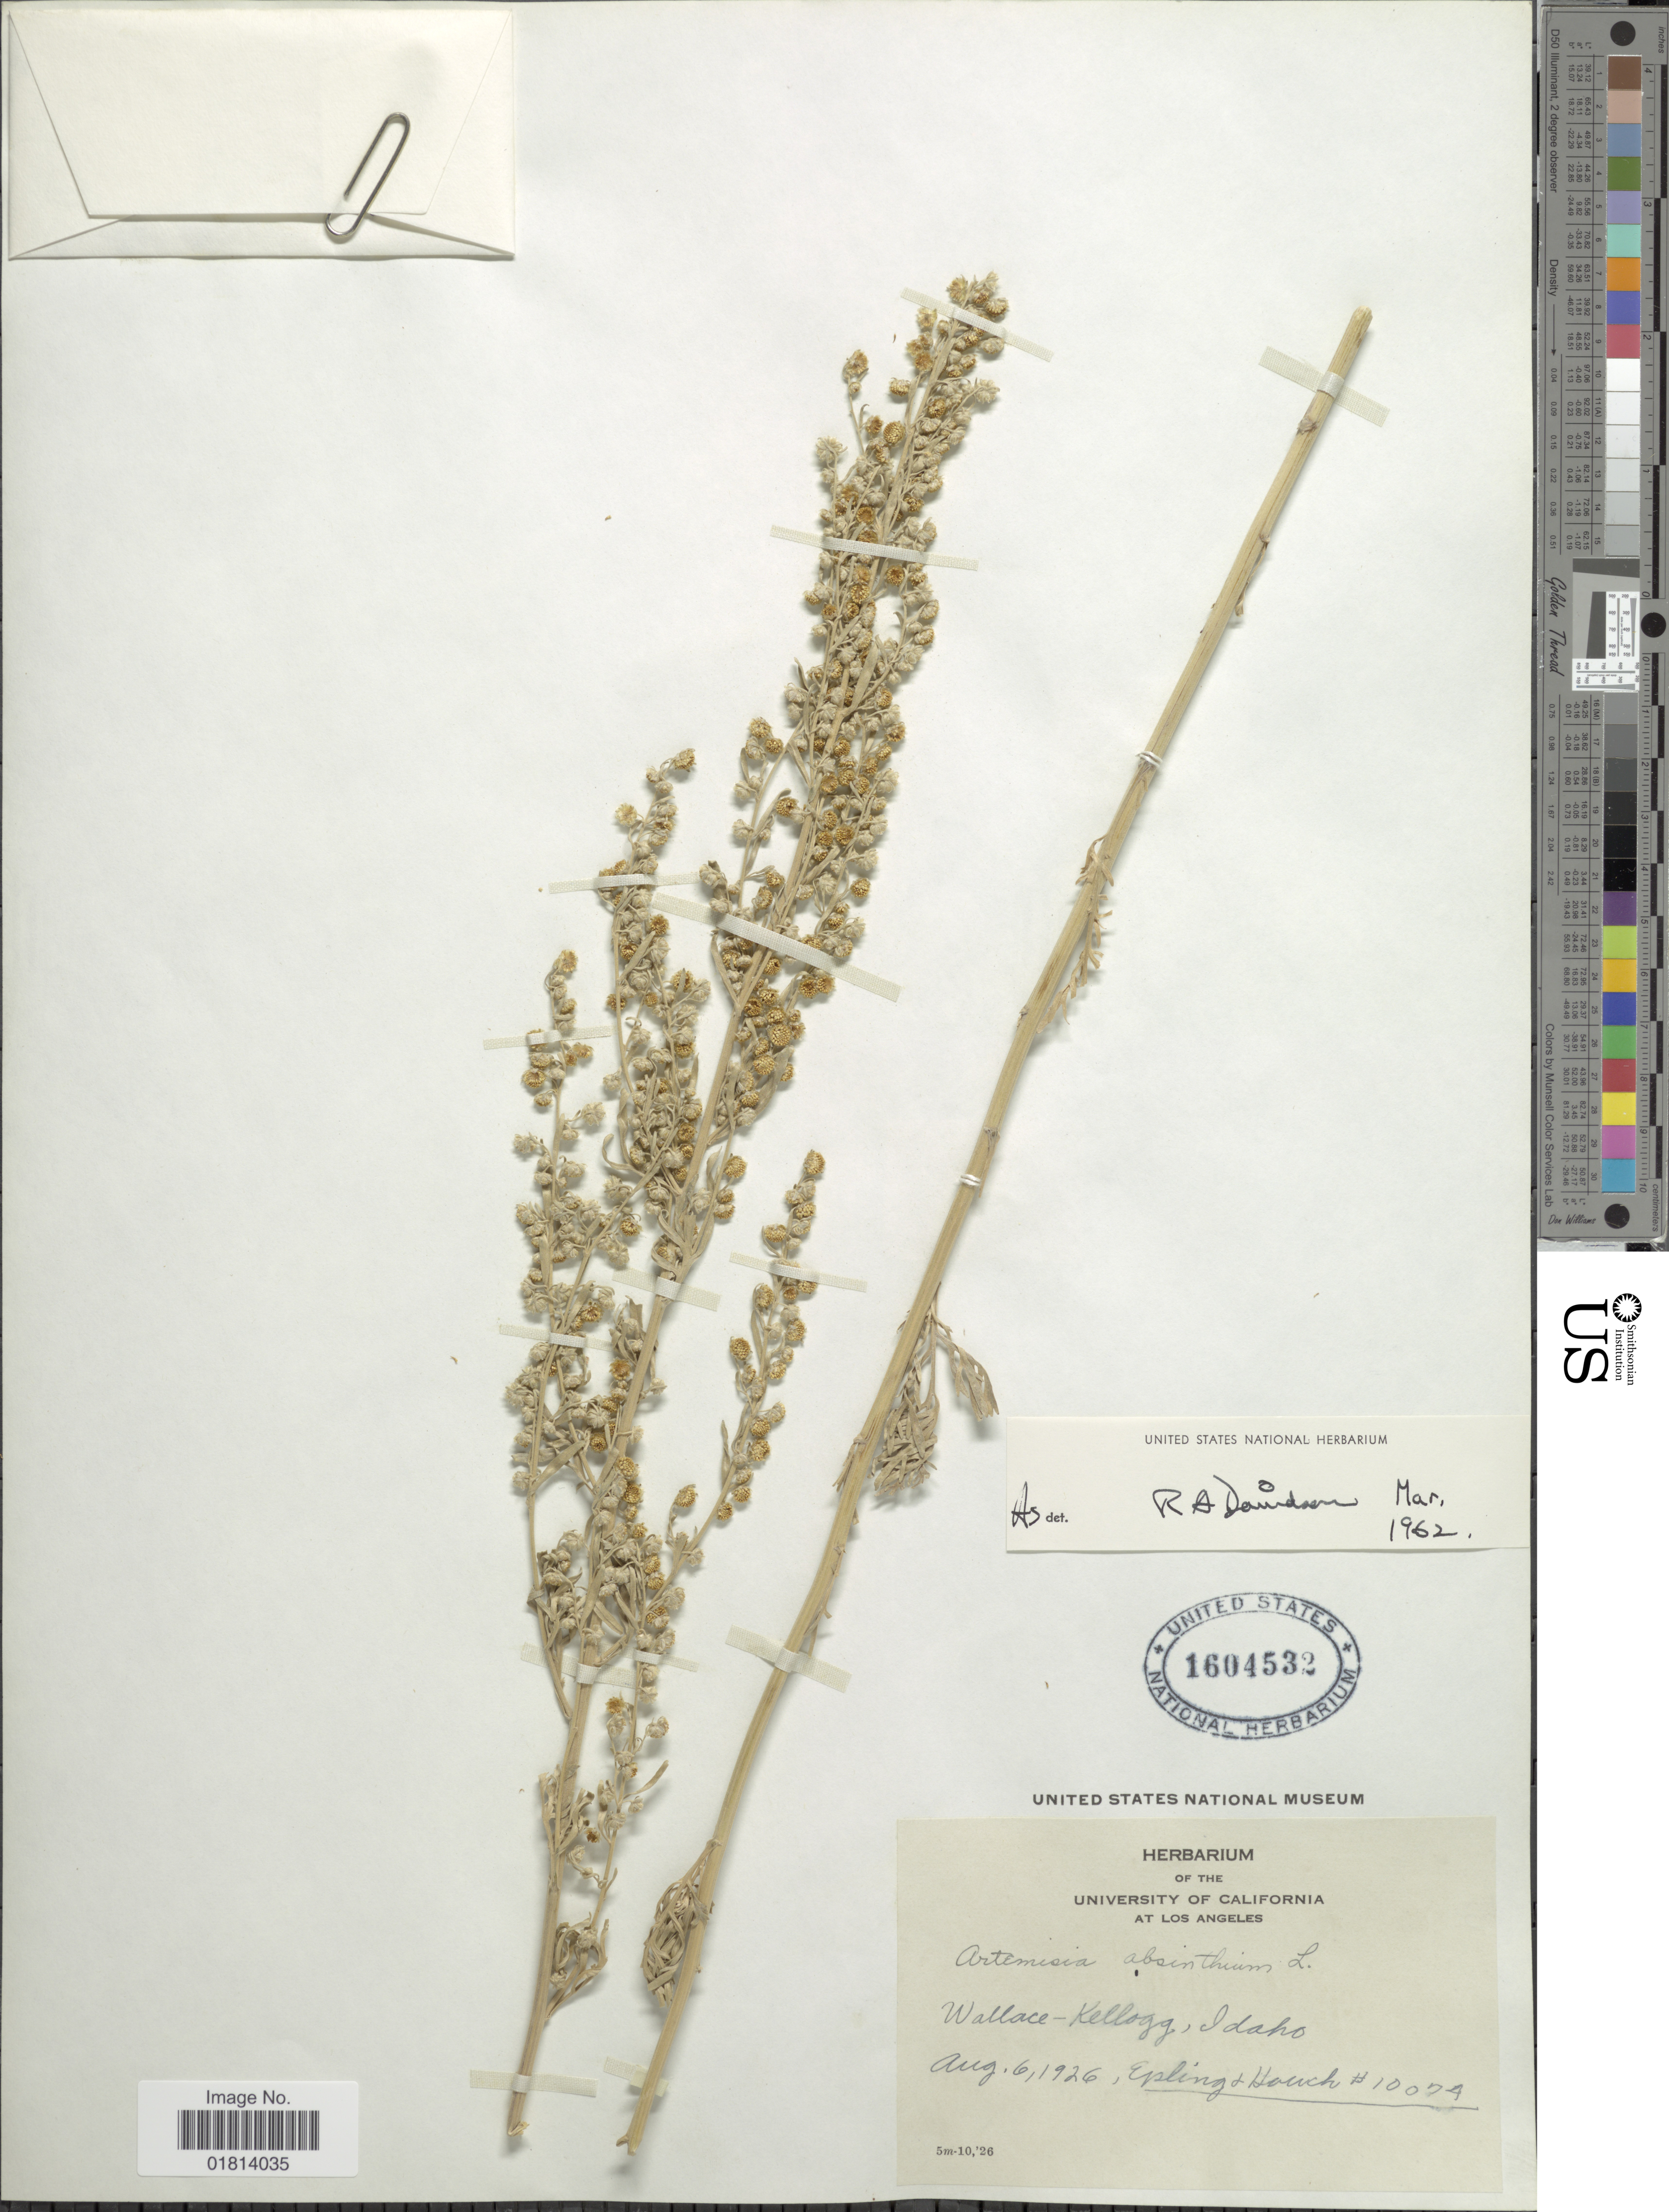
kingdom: Plantae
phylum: Tracheophyta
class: Magnoliopsida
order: Asterales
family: Asteraceae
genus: Artemisia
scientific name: Artemisia absinthium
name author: L.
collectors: -- Epling & -. Hauch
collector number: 10074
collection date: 1926-08-06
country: United States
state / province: Idaho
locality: Wallace-Kellogg, Idaho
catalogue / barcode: US 1604532